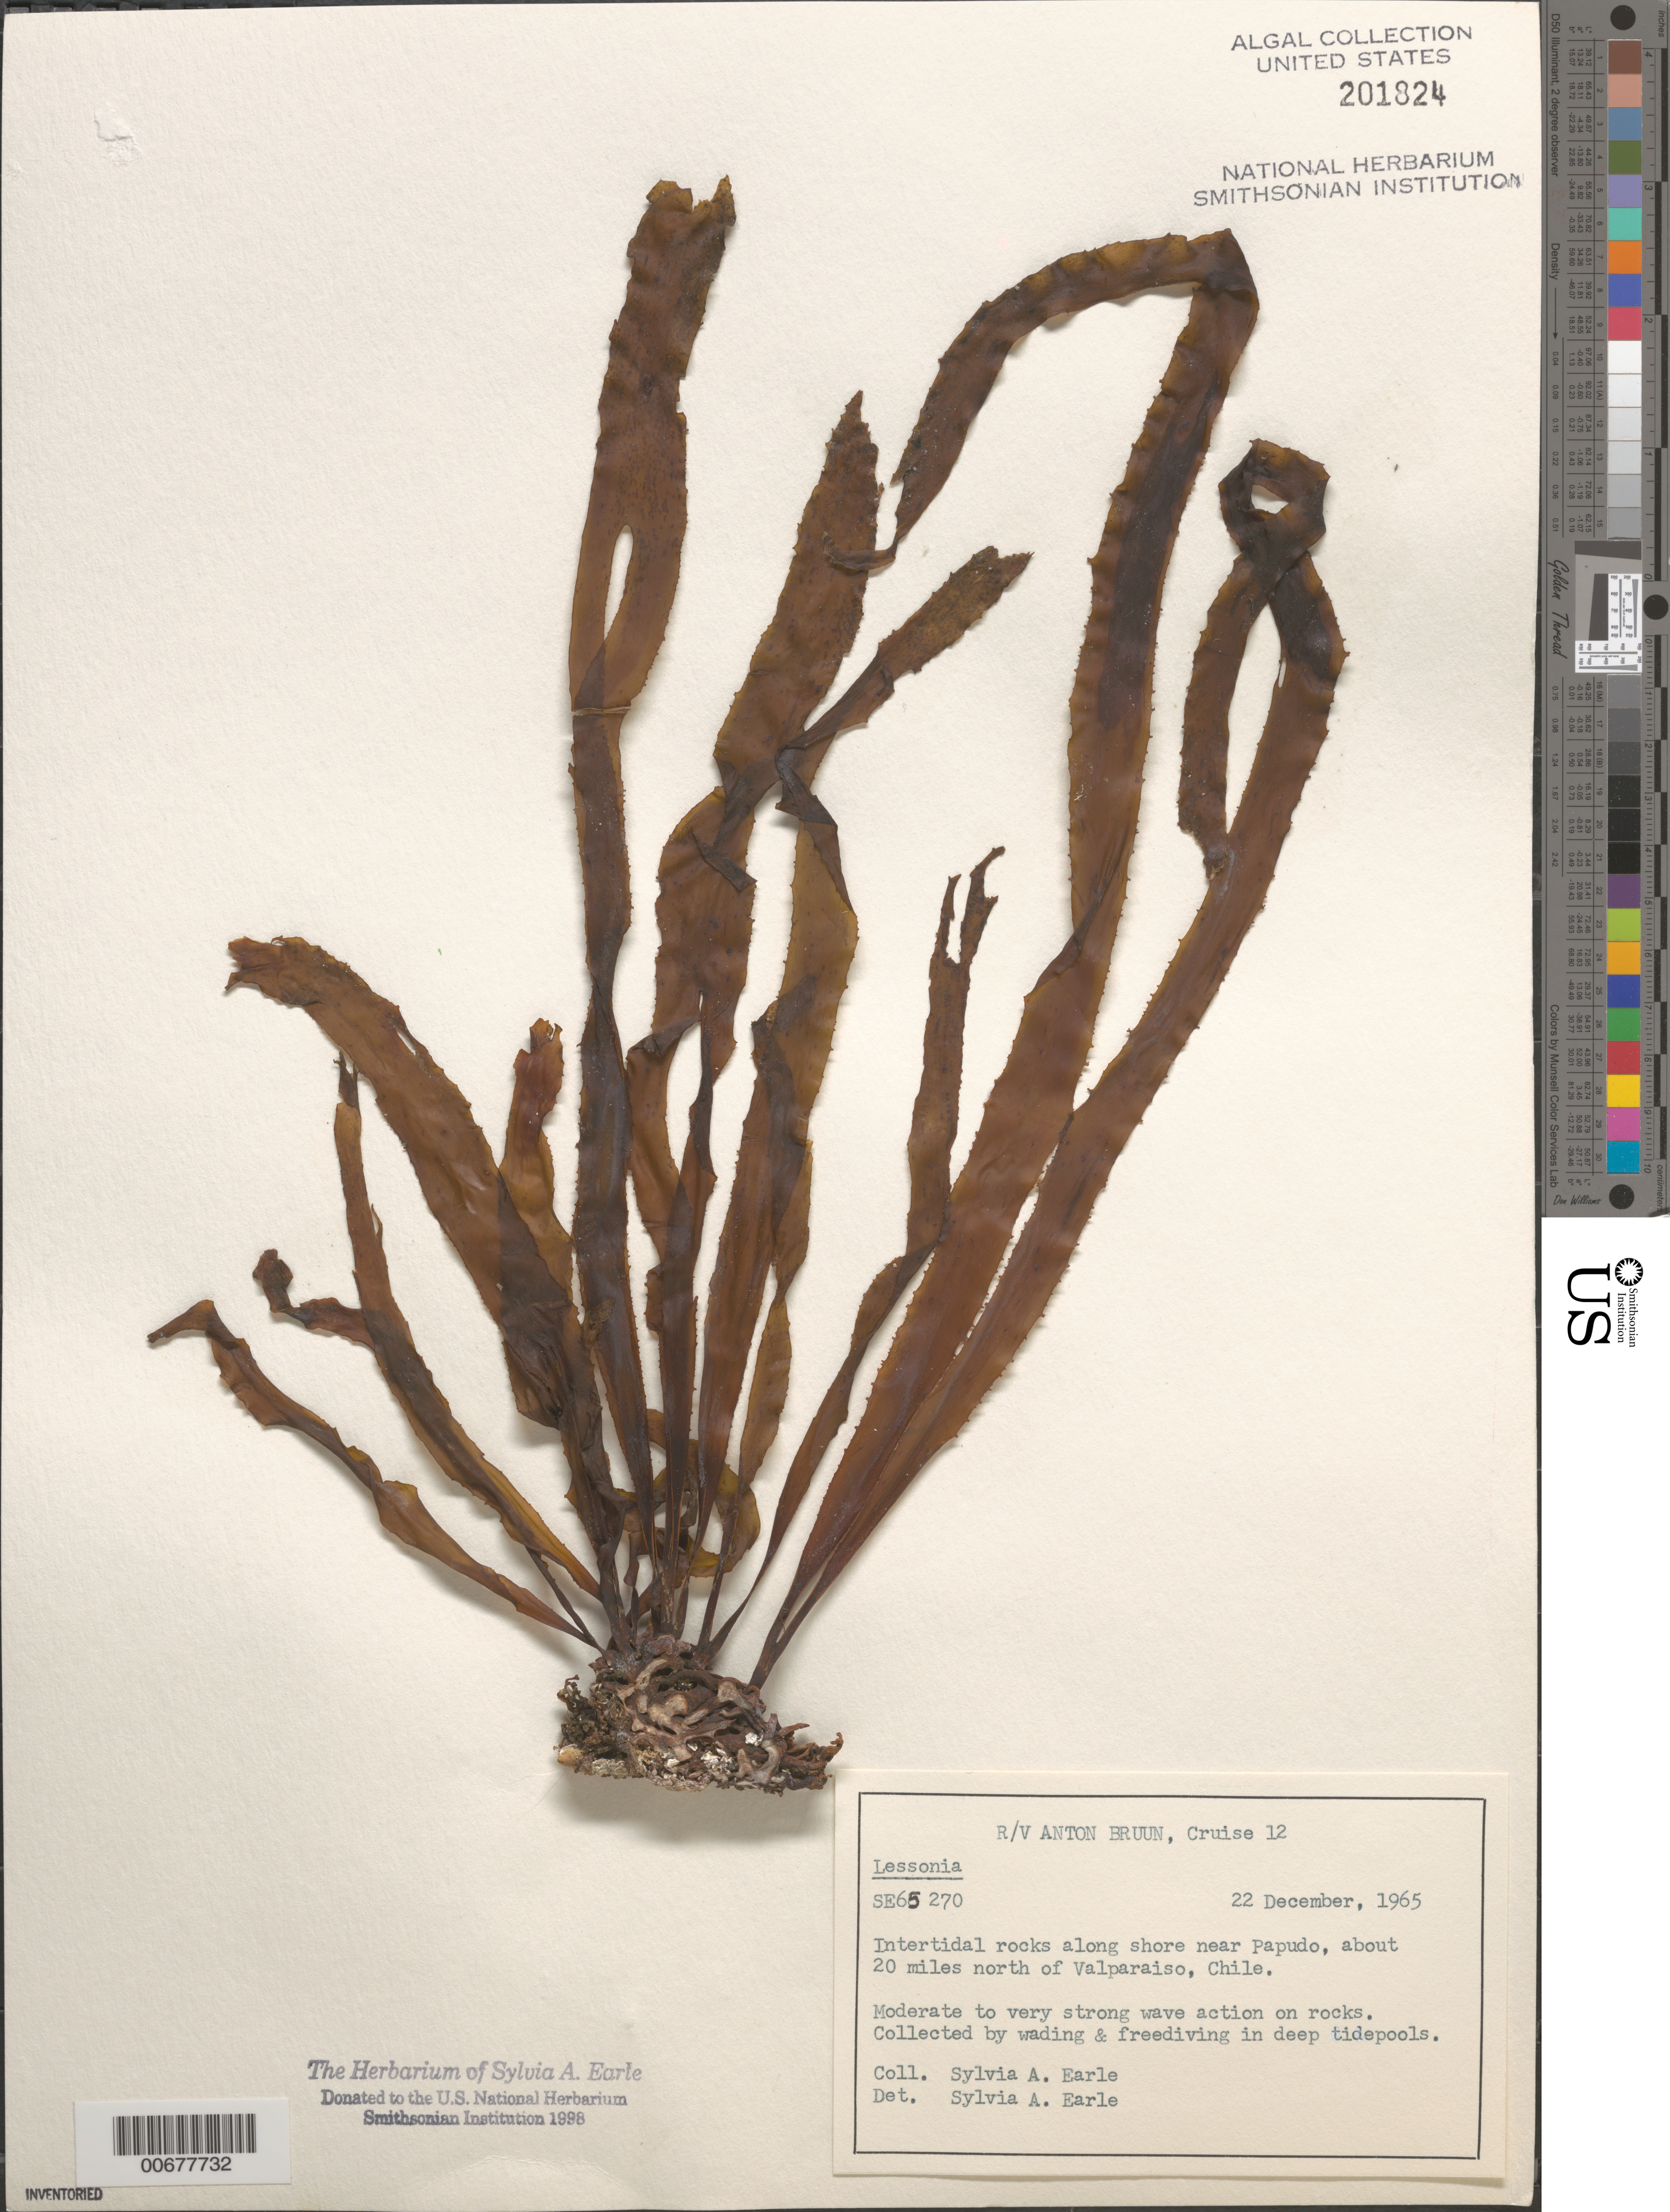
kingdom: Chromista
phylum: Ochrophyta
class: Phaeophyceae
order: Laminariales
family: Lessoniaceae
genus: Lessonia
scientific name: Lessonia sp.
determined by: Earle, S. A.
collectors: S. A. Earle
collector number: SE 65270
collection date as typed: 22 Dec 1965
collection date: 1965-12-22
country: Chile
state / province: Valparaíso (V)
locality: Near Papudo, ca. 20 miles north of Valparaiso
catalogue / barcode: US 201824